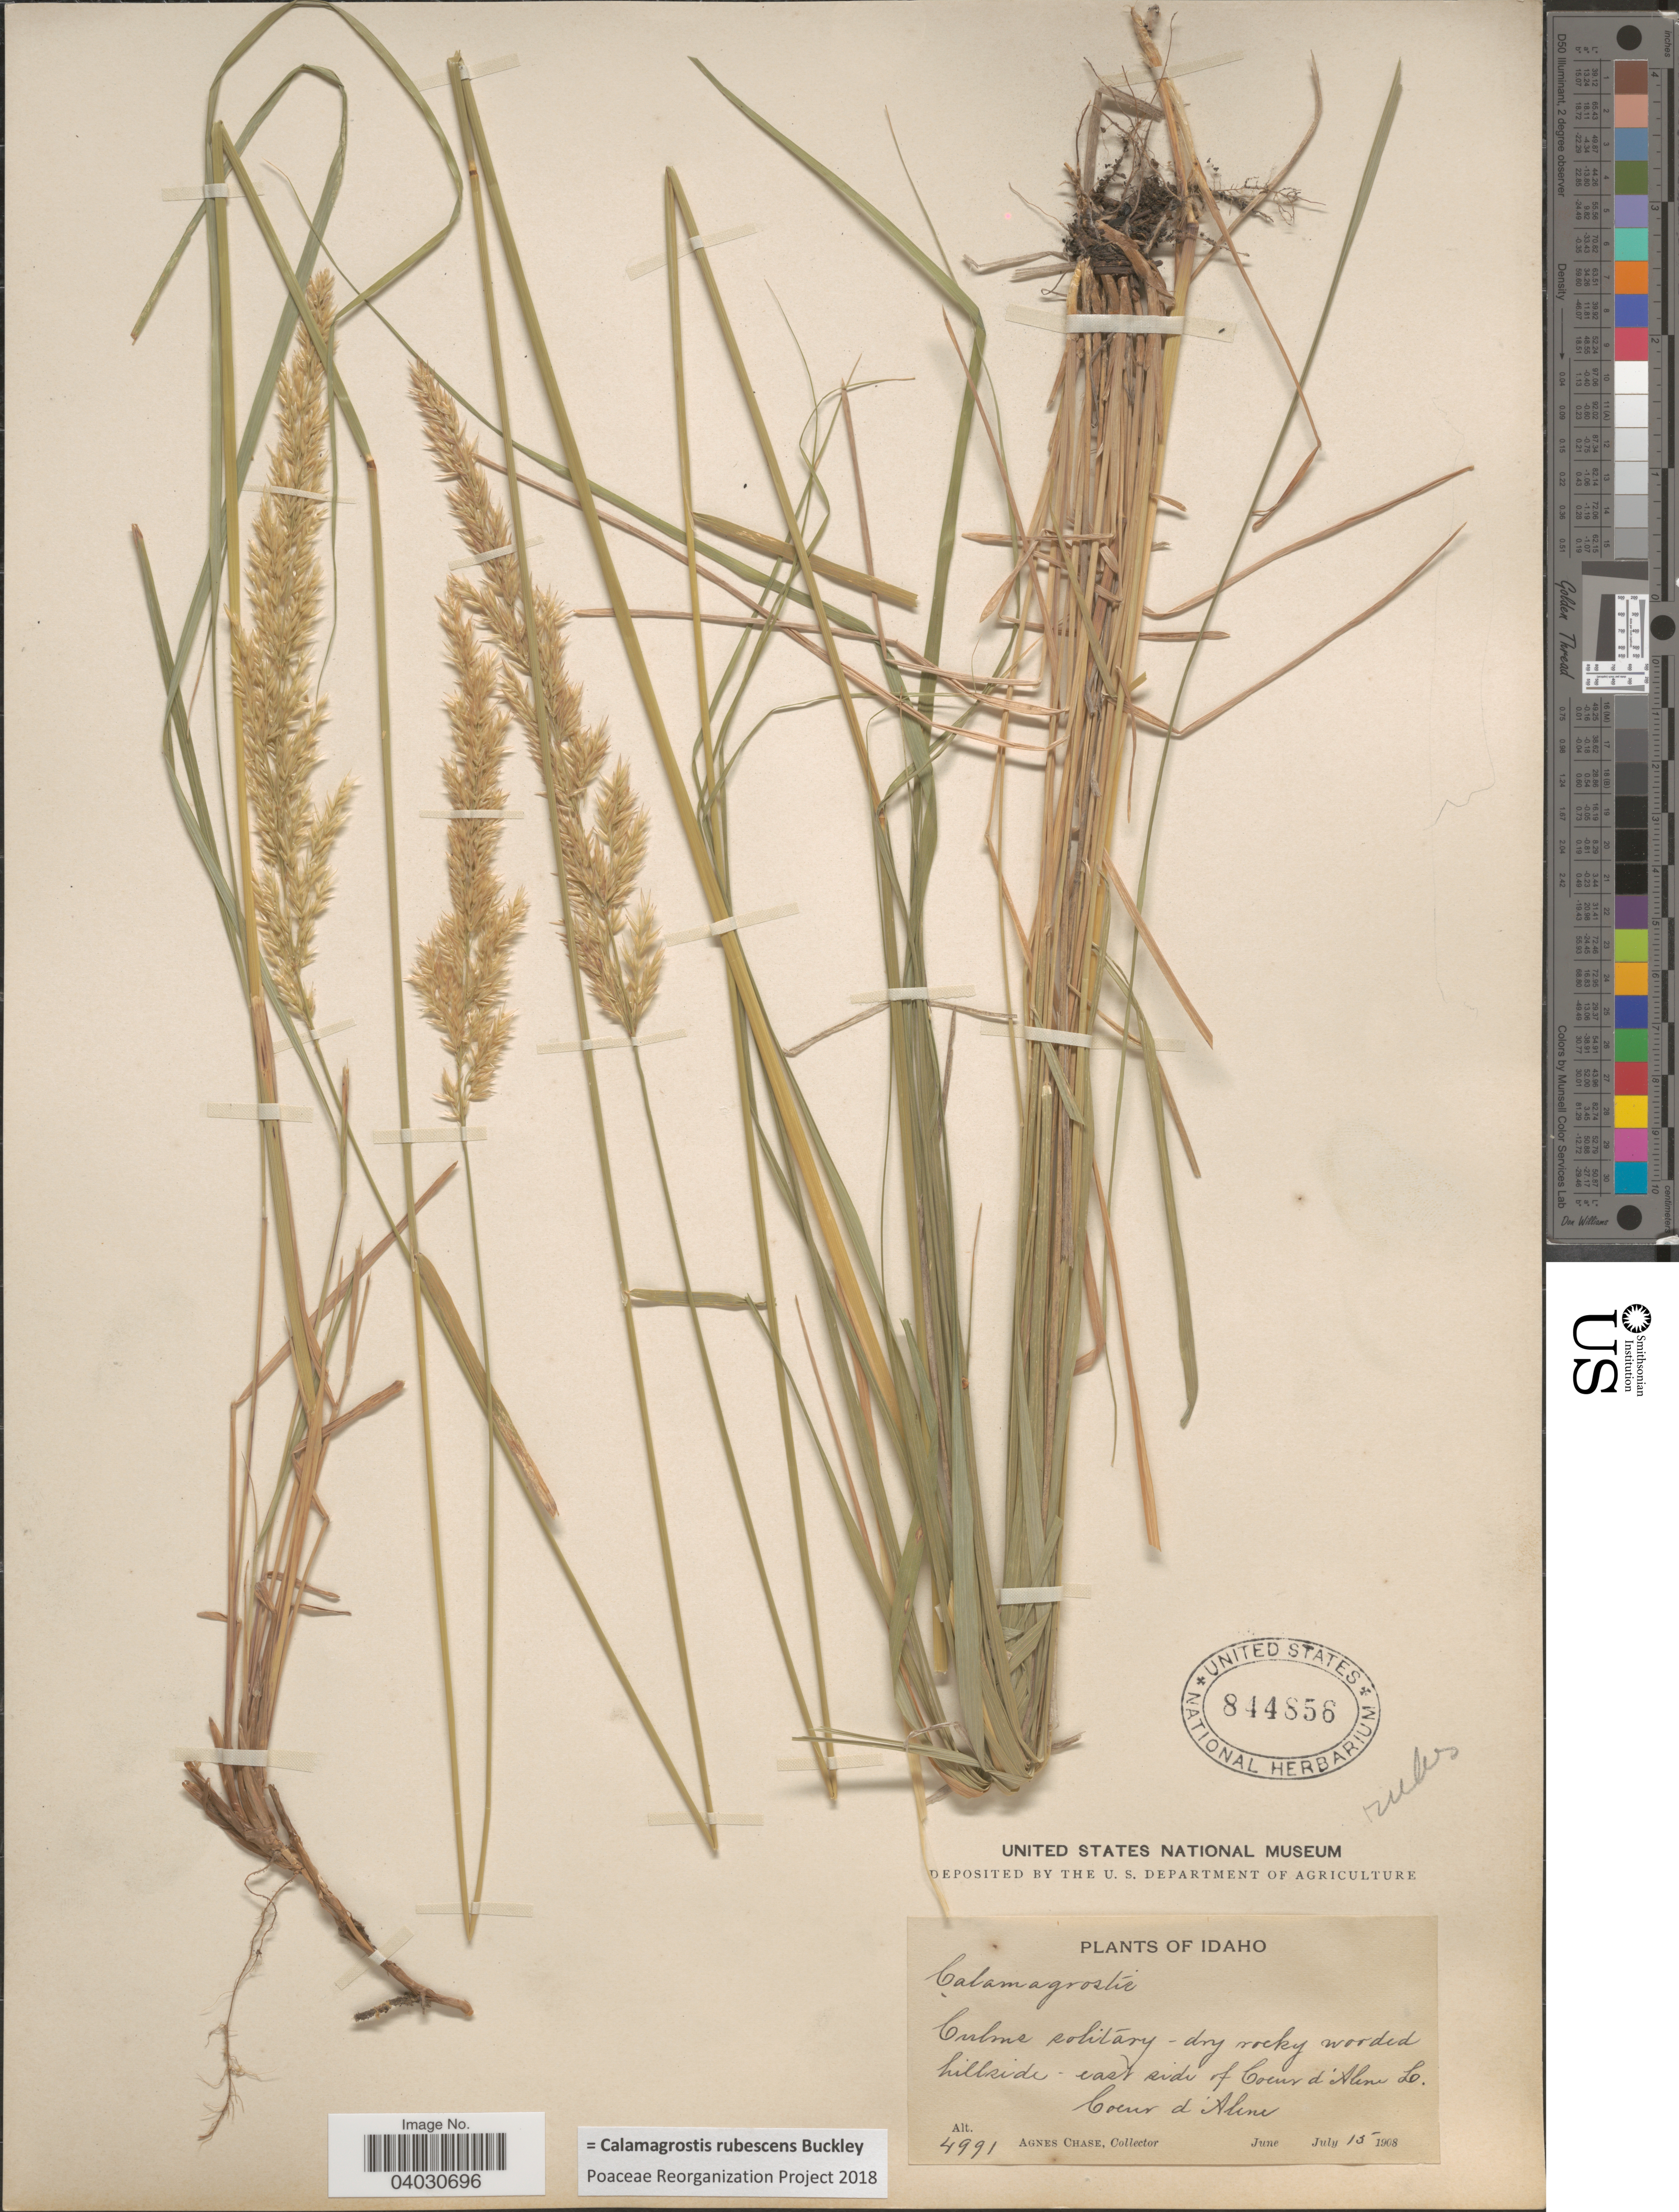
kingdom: Plantae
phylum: Tracheophyta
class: Liliopsida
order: Poales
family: Poaceae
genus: Calamagrostis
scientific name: Calamagrostis rubescens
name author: Buckley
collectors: A. Chase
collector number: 4991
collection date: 1908-07-15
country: United States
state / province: Idaho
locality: East side of Coeur d'Alene L. Coeur d'Alene.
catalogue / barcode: US 844856